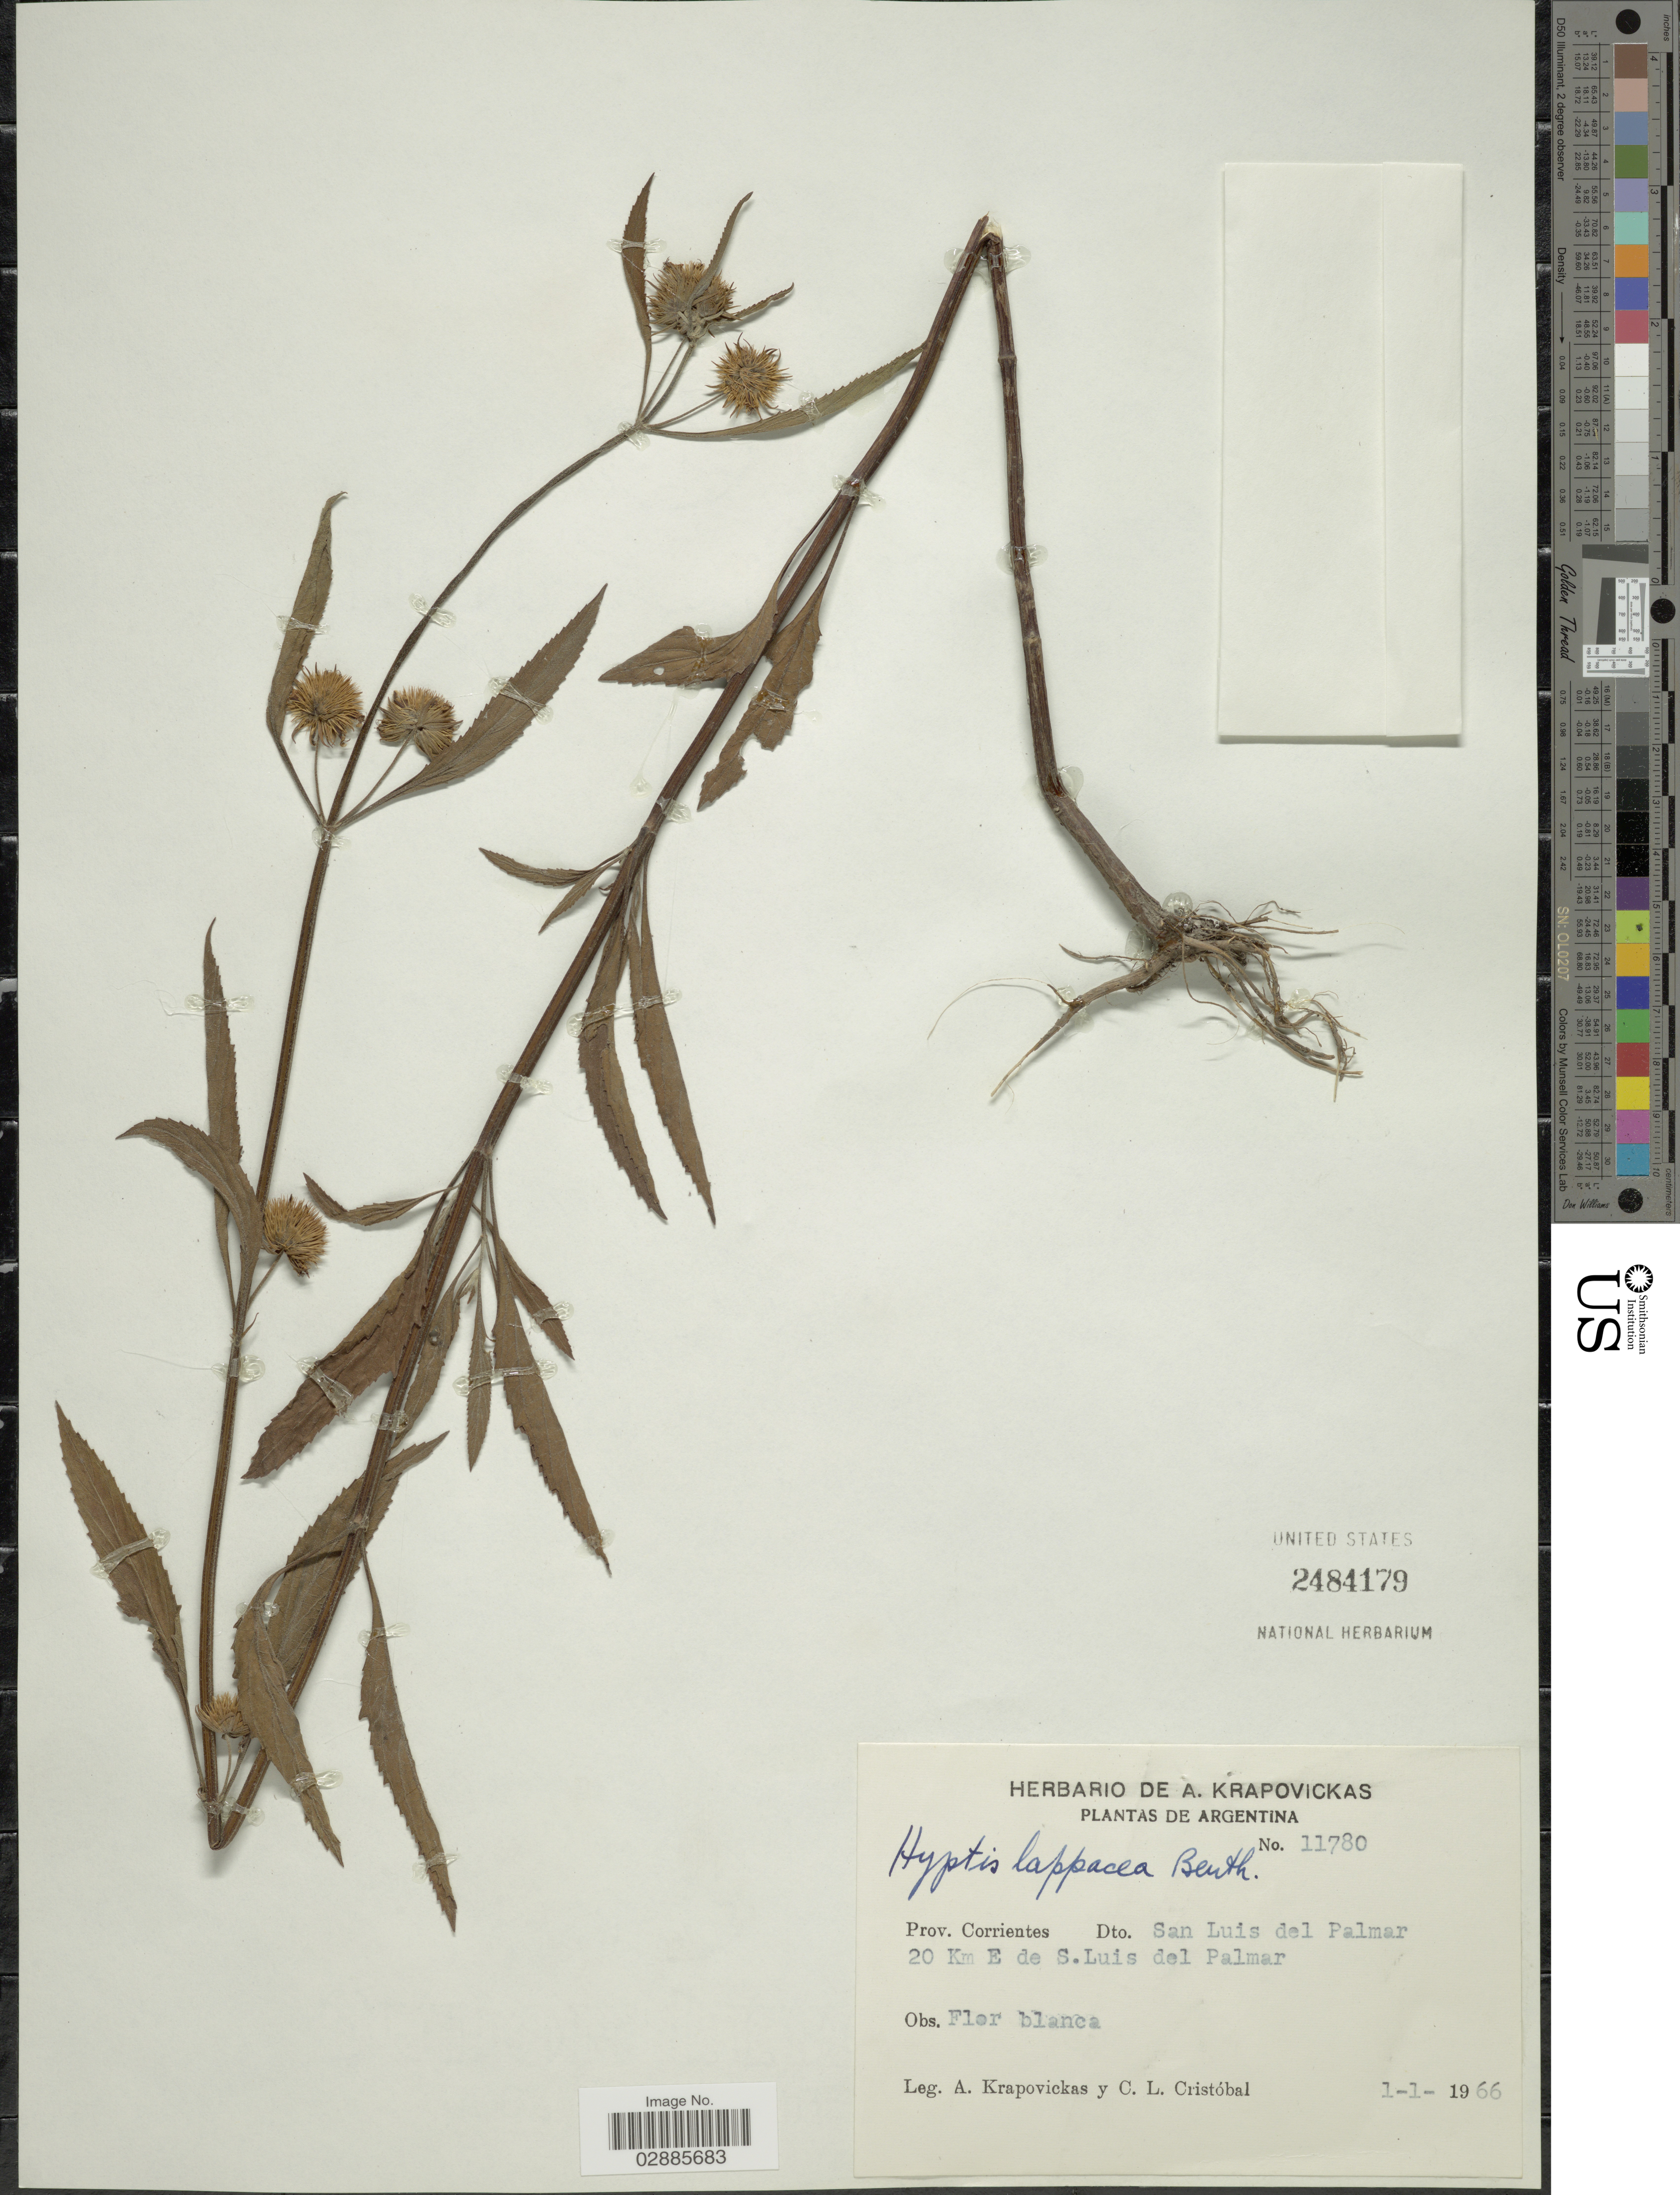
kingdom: Plantae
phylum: Tracheophyta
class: Magnoliopsida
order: Lamiales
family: Lamiaceae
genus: Hyptis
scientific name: Hyptis lappacea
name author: Benth.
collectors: A. Krapovickas & C. L. Cristóbal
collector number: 11780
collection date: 1966-01-01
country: Argentina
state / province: Corrientes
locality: Dto. San Luis del Palmar. 20 Km E de S. Luis del Palmar.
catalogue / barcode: US 2484179